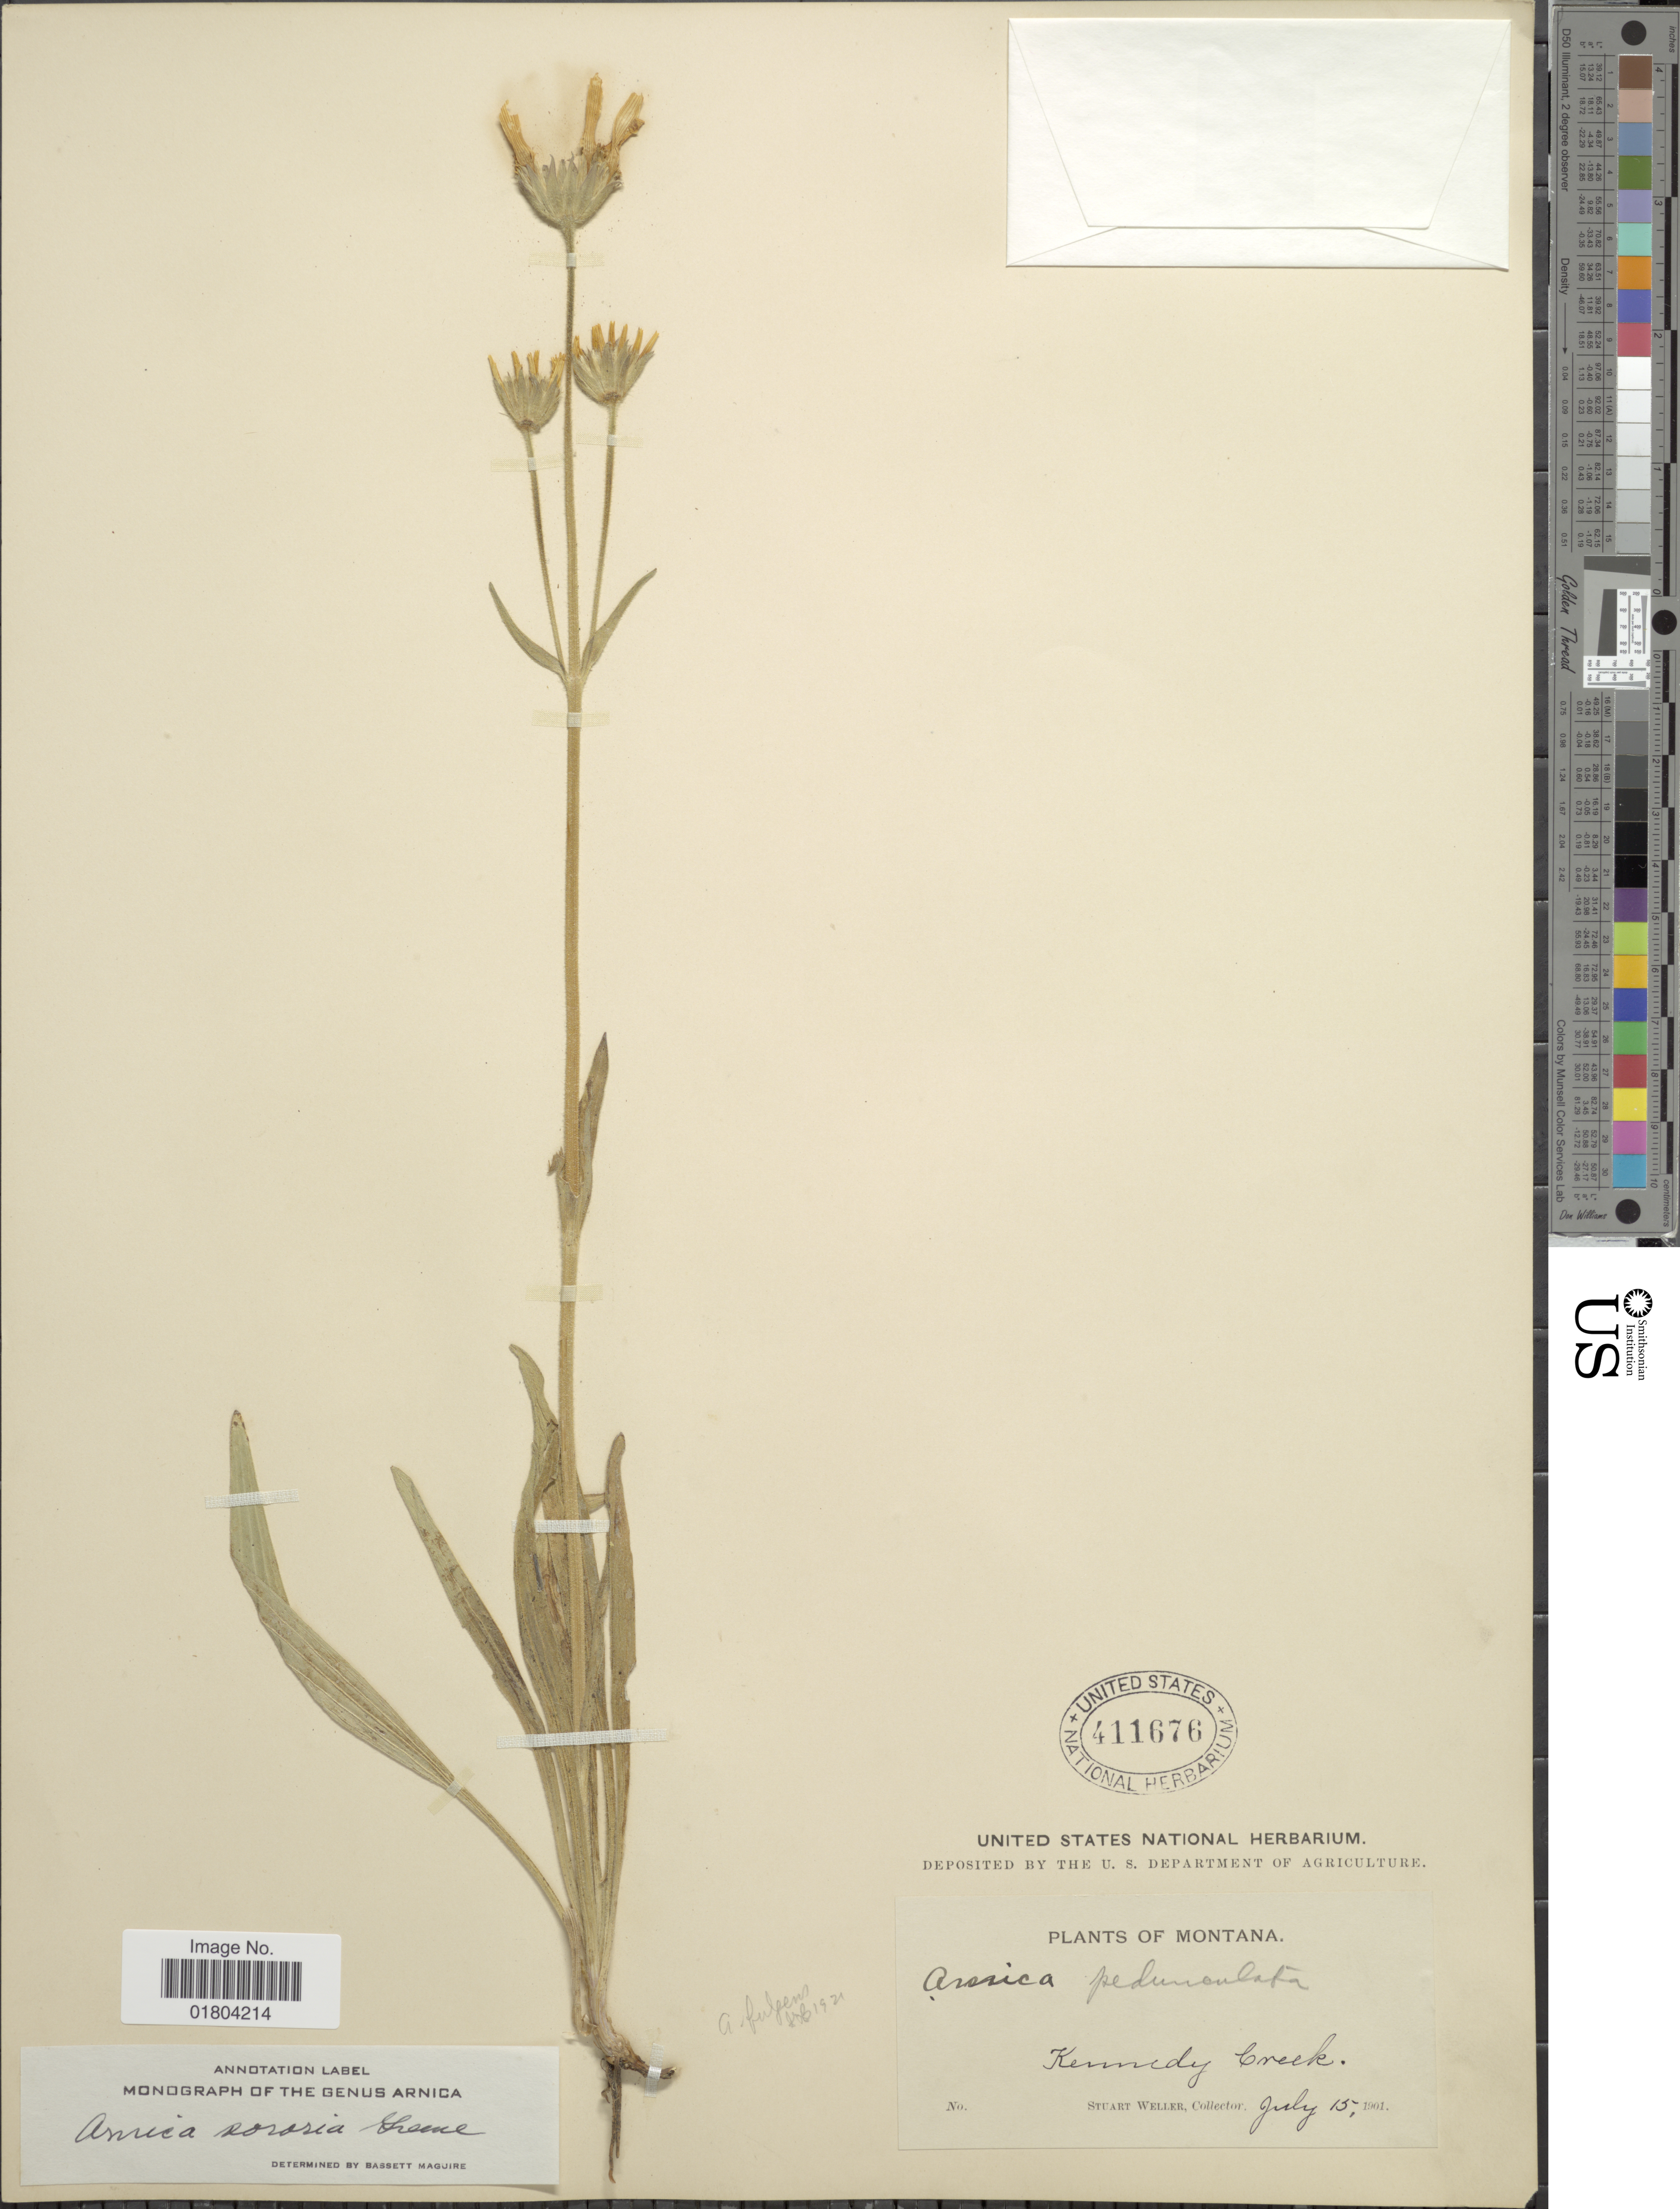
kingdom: Plantae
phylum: Tracheophyta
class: Magnoliopsida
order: Asterales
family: Asteraceae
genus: Arnica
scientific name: Arnica sororia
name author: Greene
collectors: S. Weller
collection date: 1901-07-15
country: United States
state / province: Montana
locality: Kennedy Creek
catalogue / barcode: US 411676